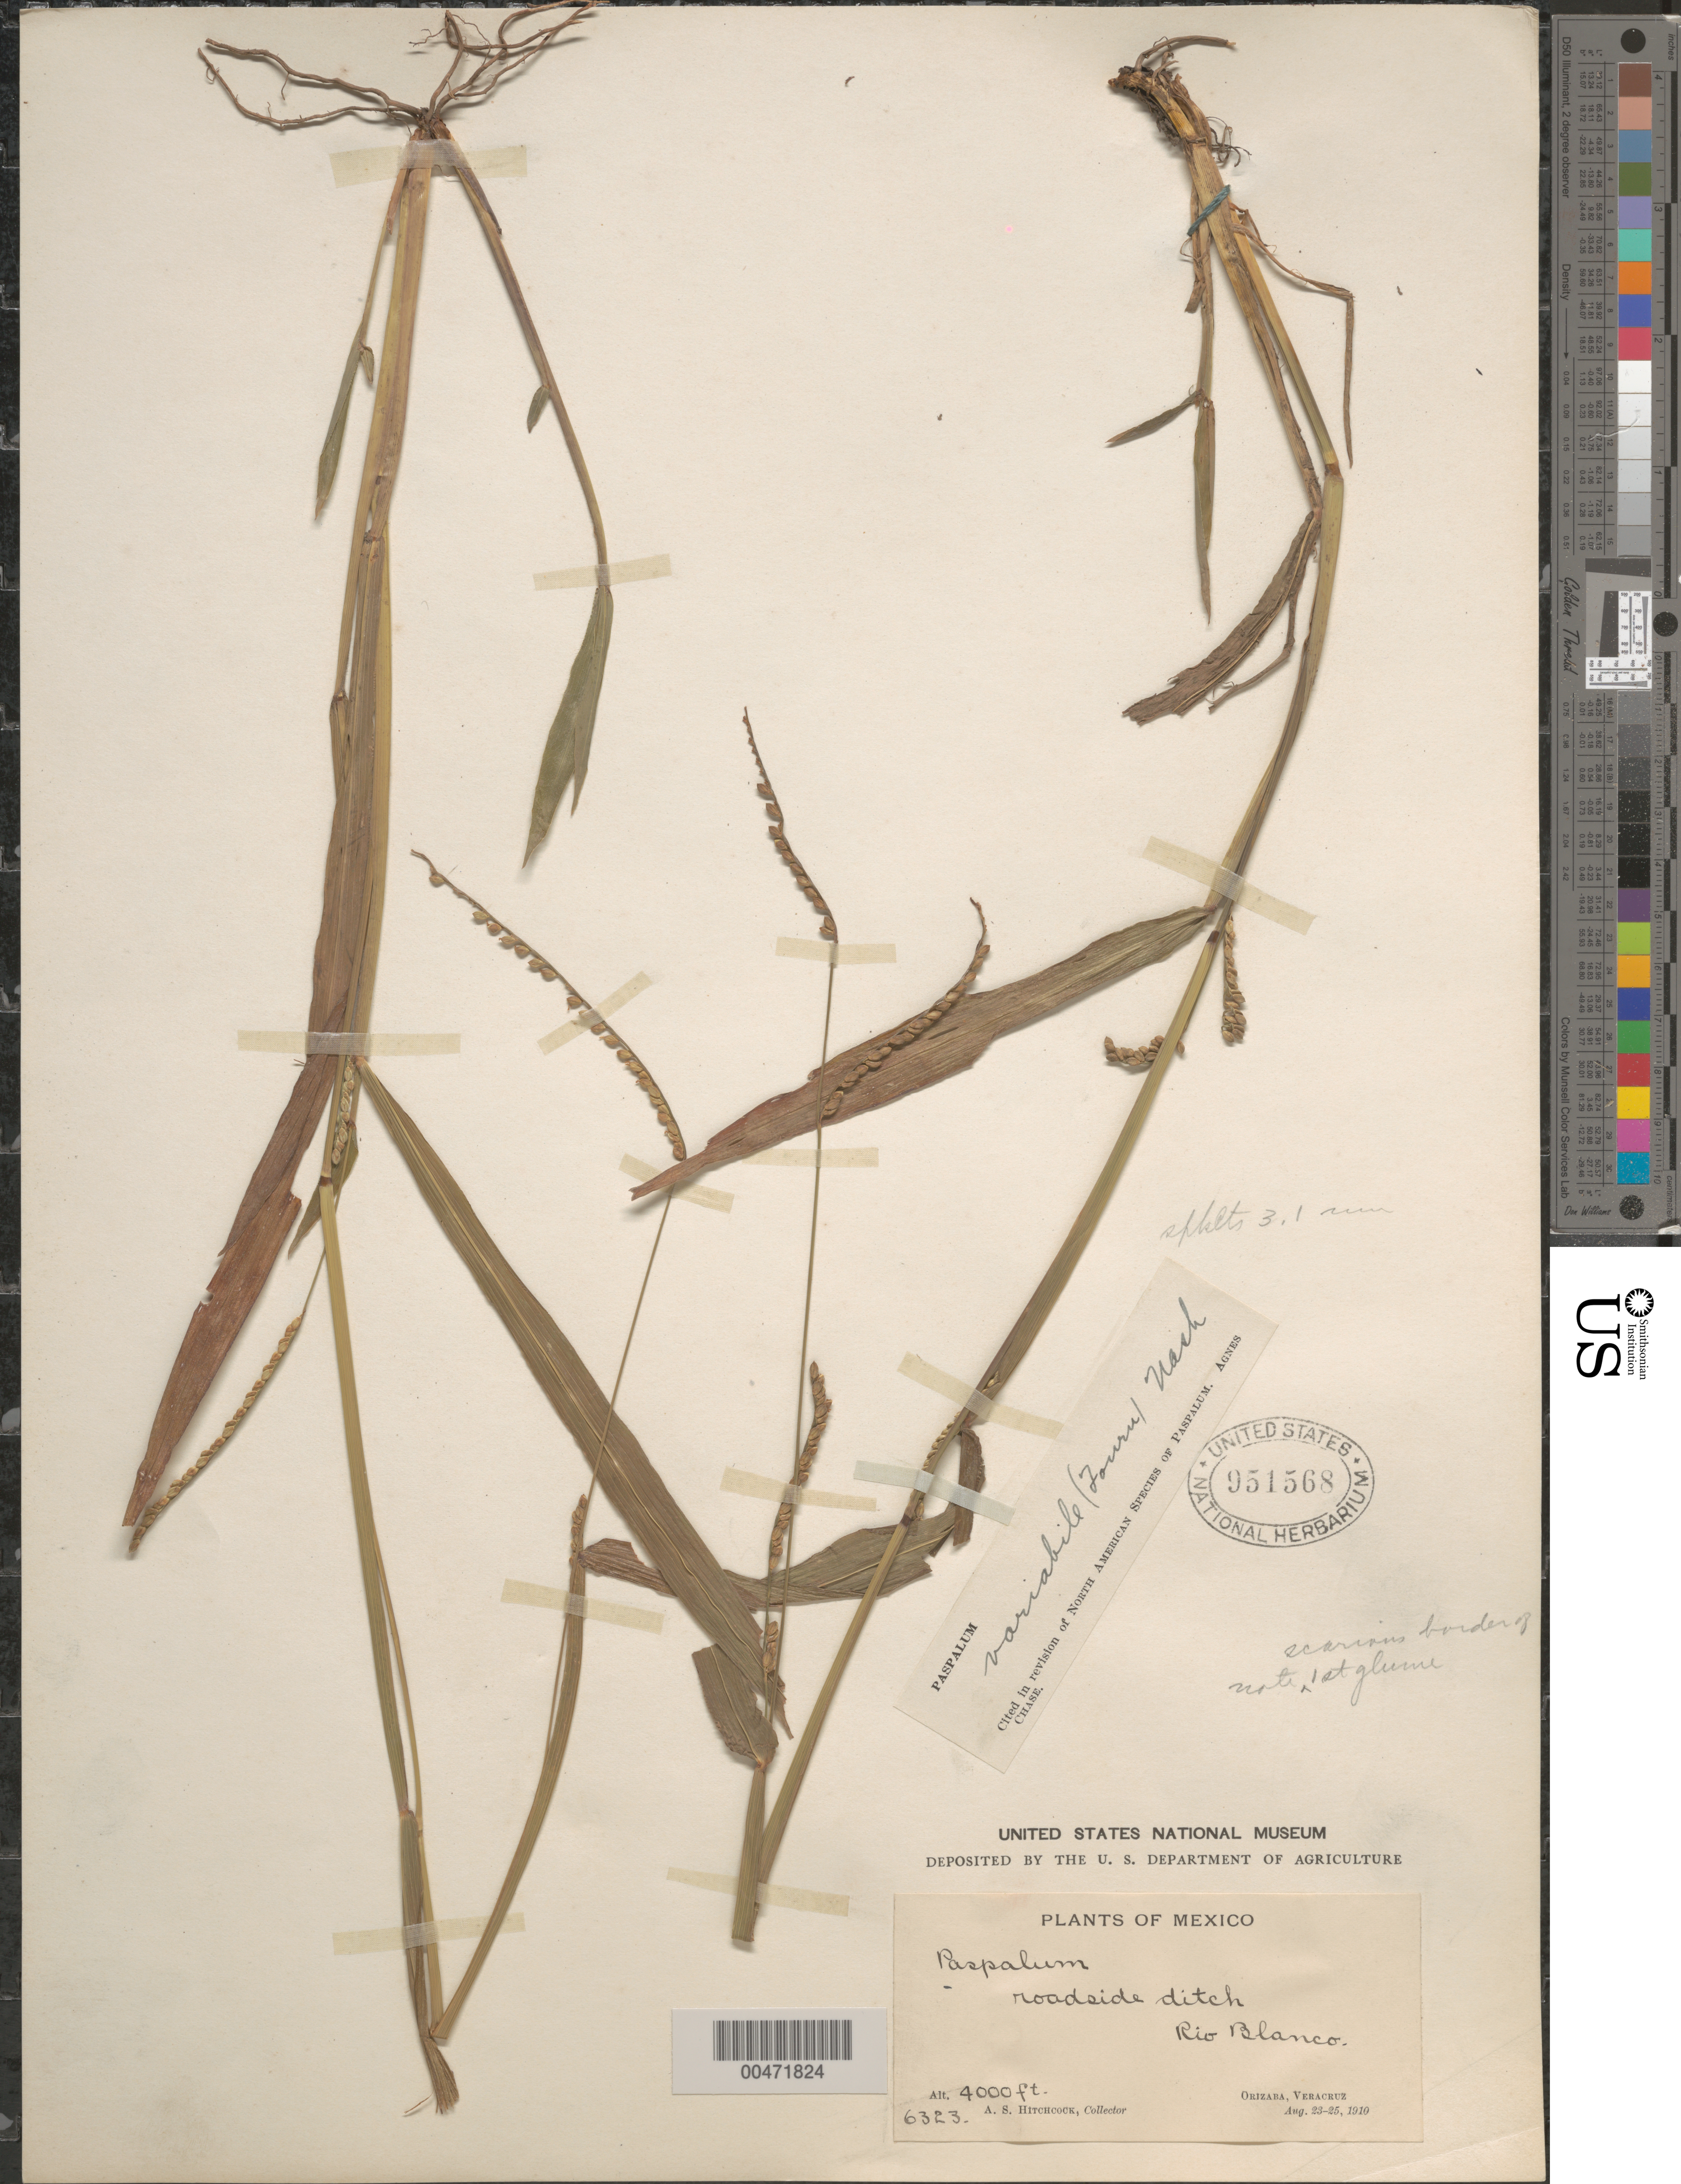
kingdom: Plantae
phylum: Tracheophyta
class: Liliopsida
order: Poales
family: Poaceae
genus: Paspalum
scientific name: Paspalum variabile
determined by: Chase, [M.] Agnes, (US)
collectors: A. S. Hitchcock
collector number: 6323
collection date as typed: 23 Aug 1910 to 25 Aug 1910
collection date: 1910-08-23/1910-08-25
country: Mexico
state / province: Veracruz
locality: Rio Blanco, Orizaba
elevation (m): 1219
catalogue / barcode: US 951568